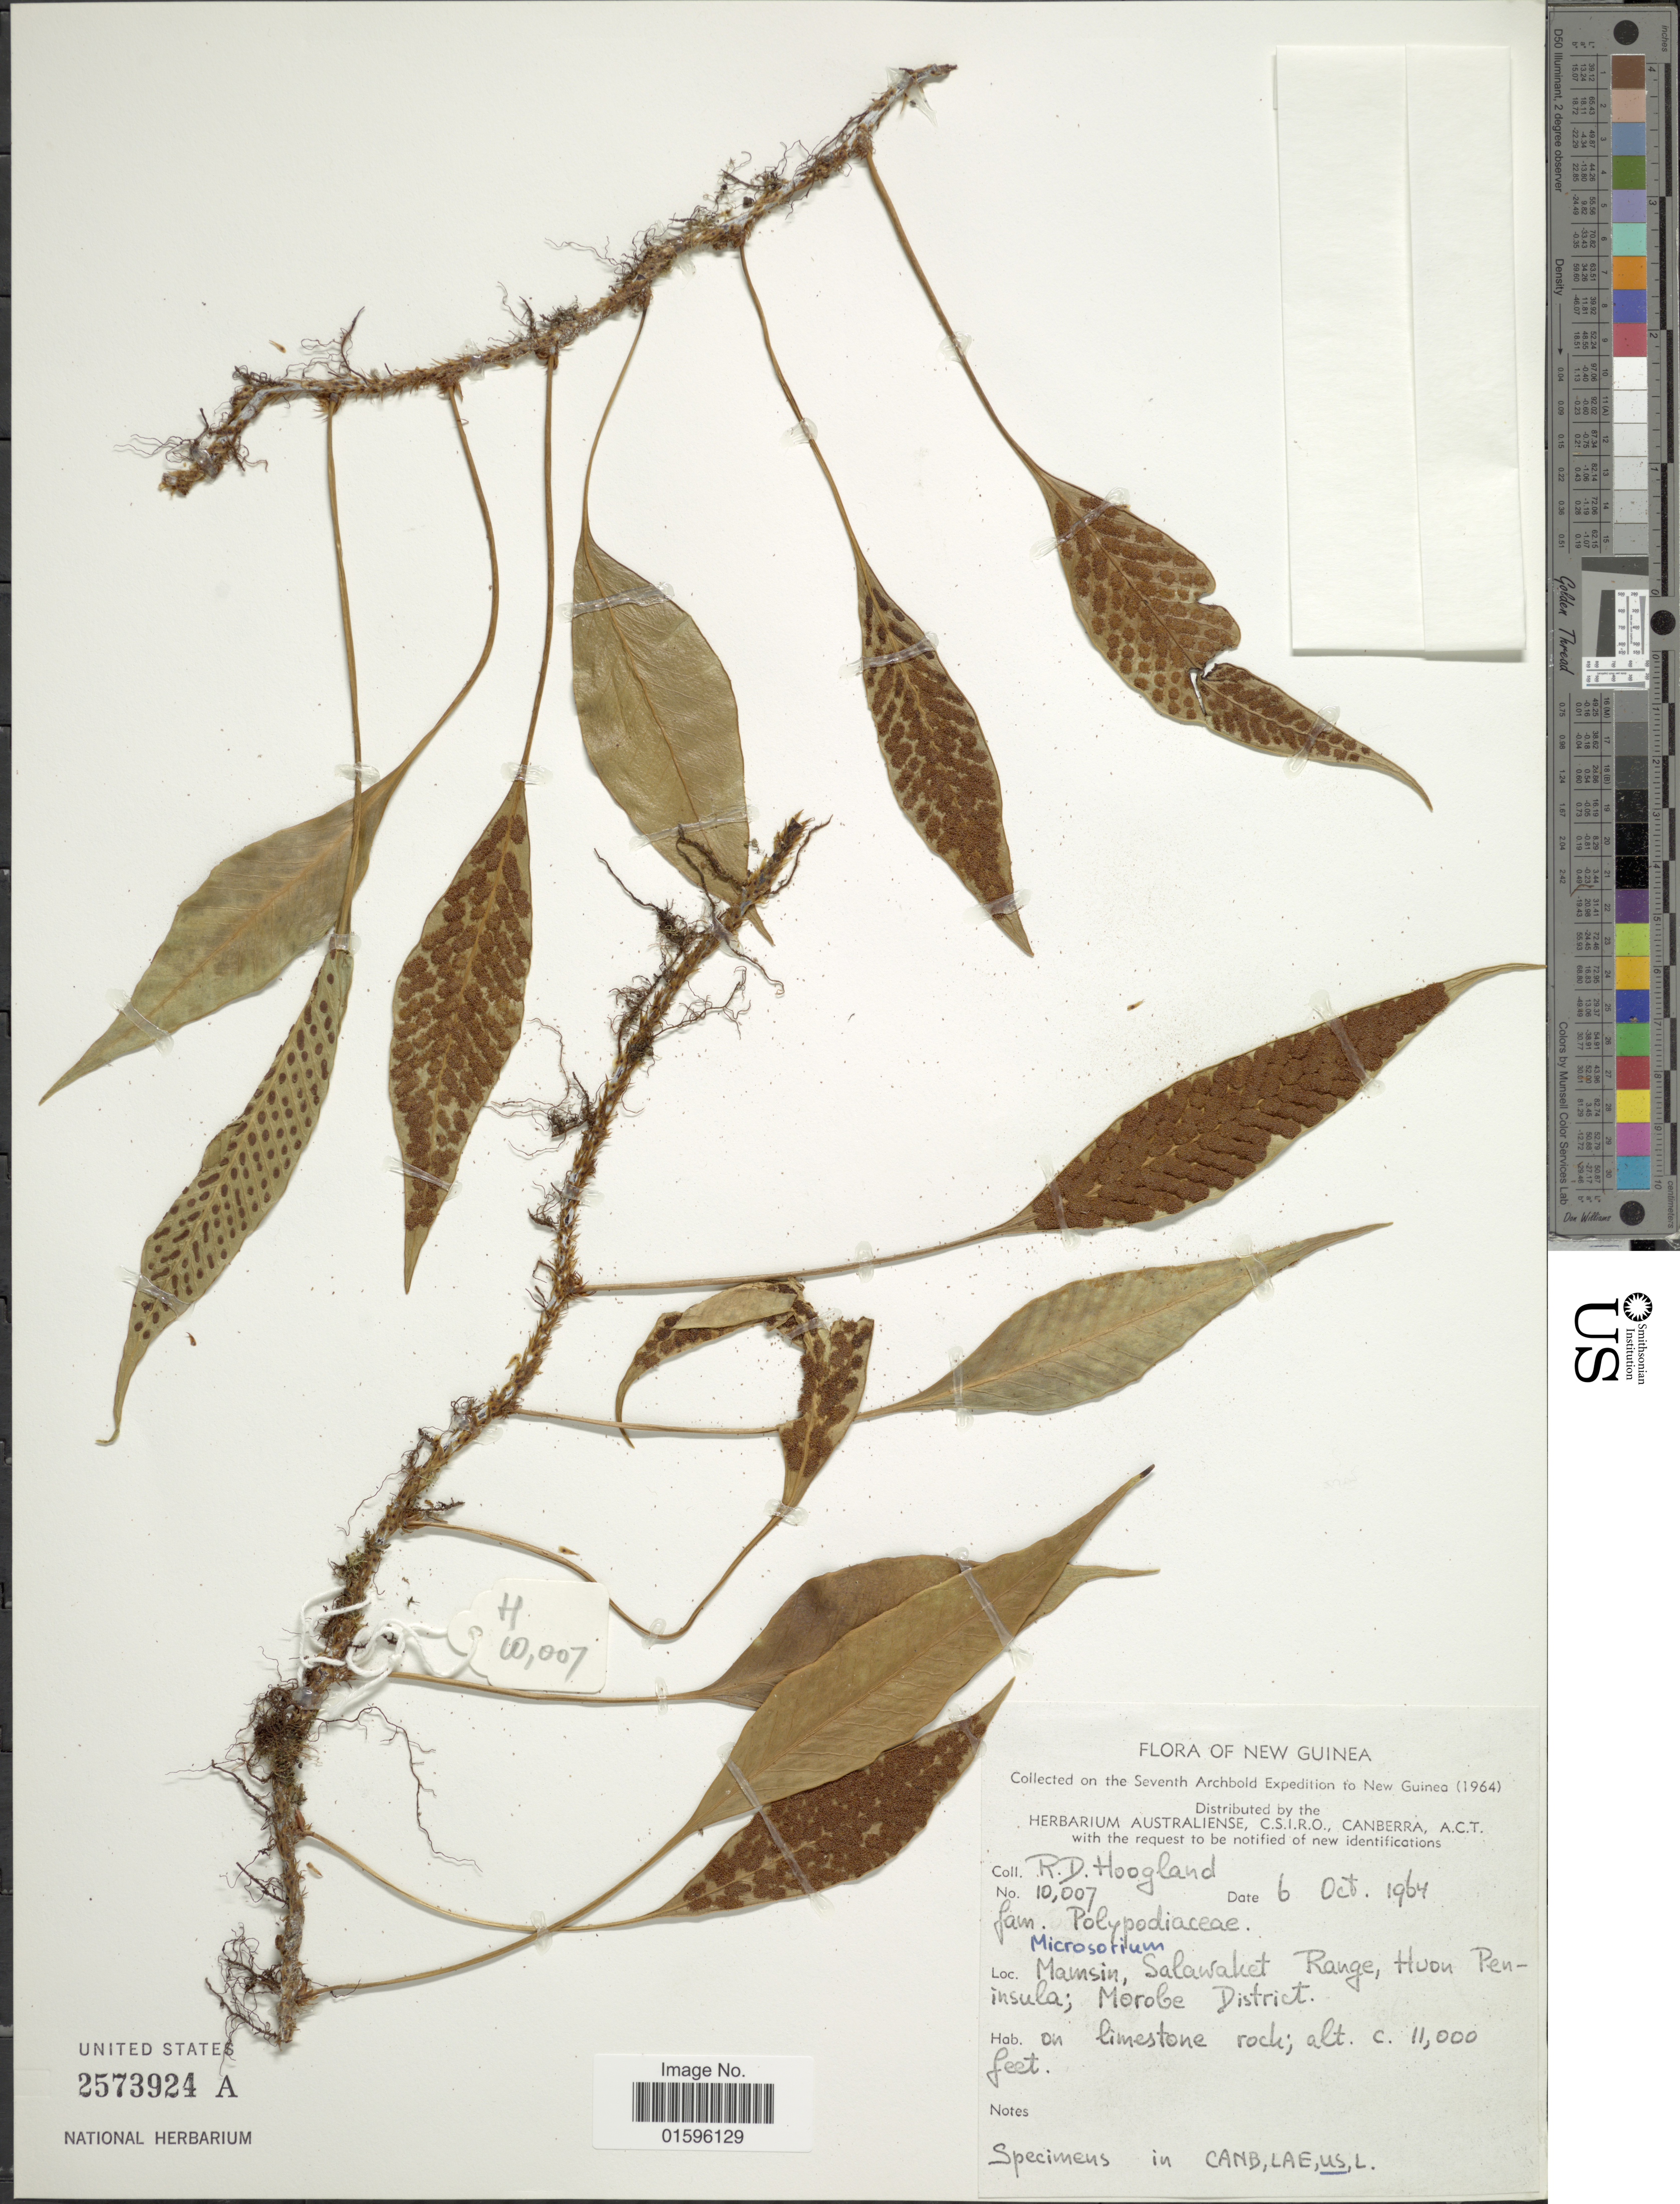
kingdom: Plantae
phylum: Tracheophyta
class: Polypodiopsida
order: Polypodiales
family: Polypodiaceae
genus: Polypodium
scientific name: Polypodium sp.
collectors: R. D. Hoogland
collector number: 10007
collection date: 1964-10-06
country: Papua New Guinea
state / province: Morobe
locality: New Guinea, Mamsin, Salawaket Range, Huon Peninsula, Morobe District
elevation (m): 3353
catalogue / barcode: US 2573924A